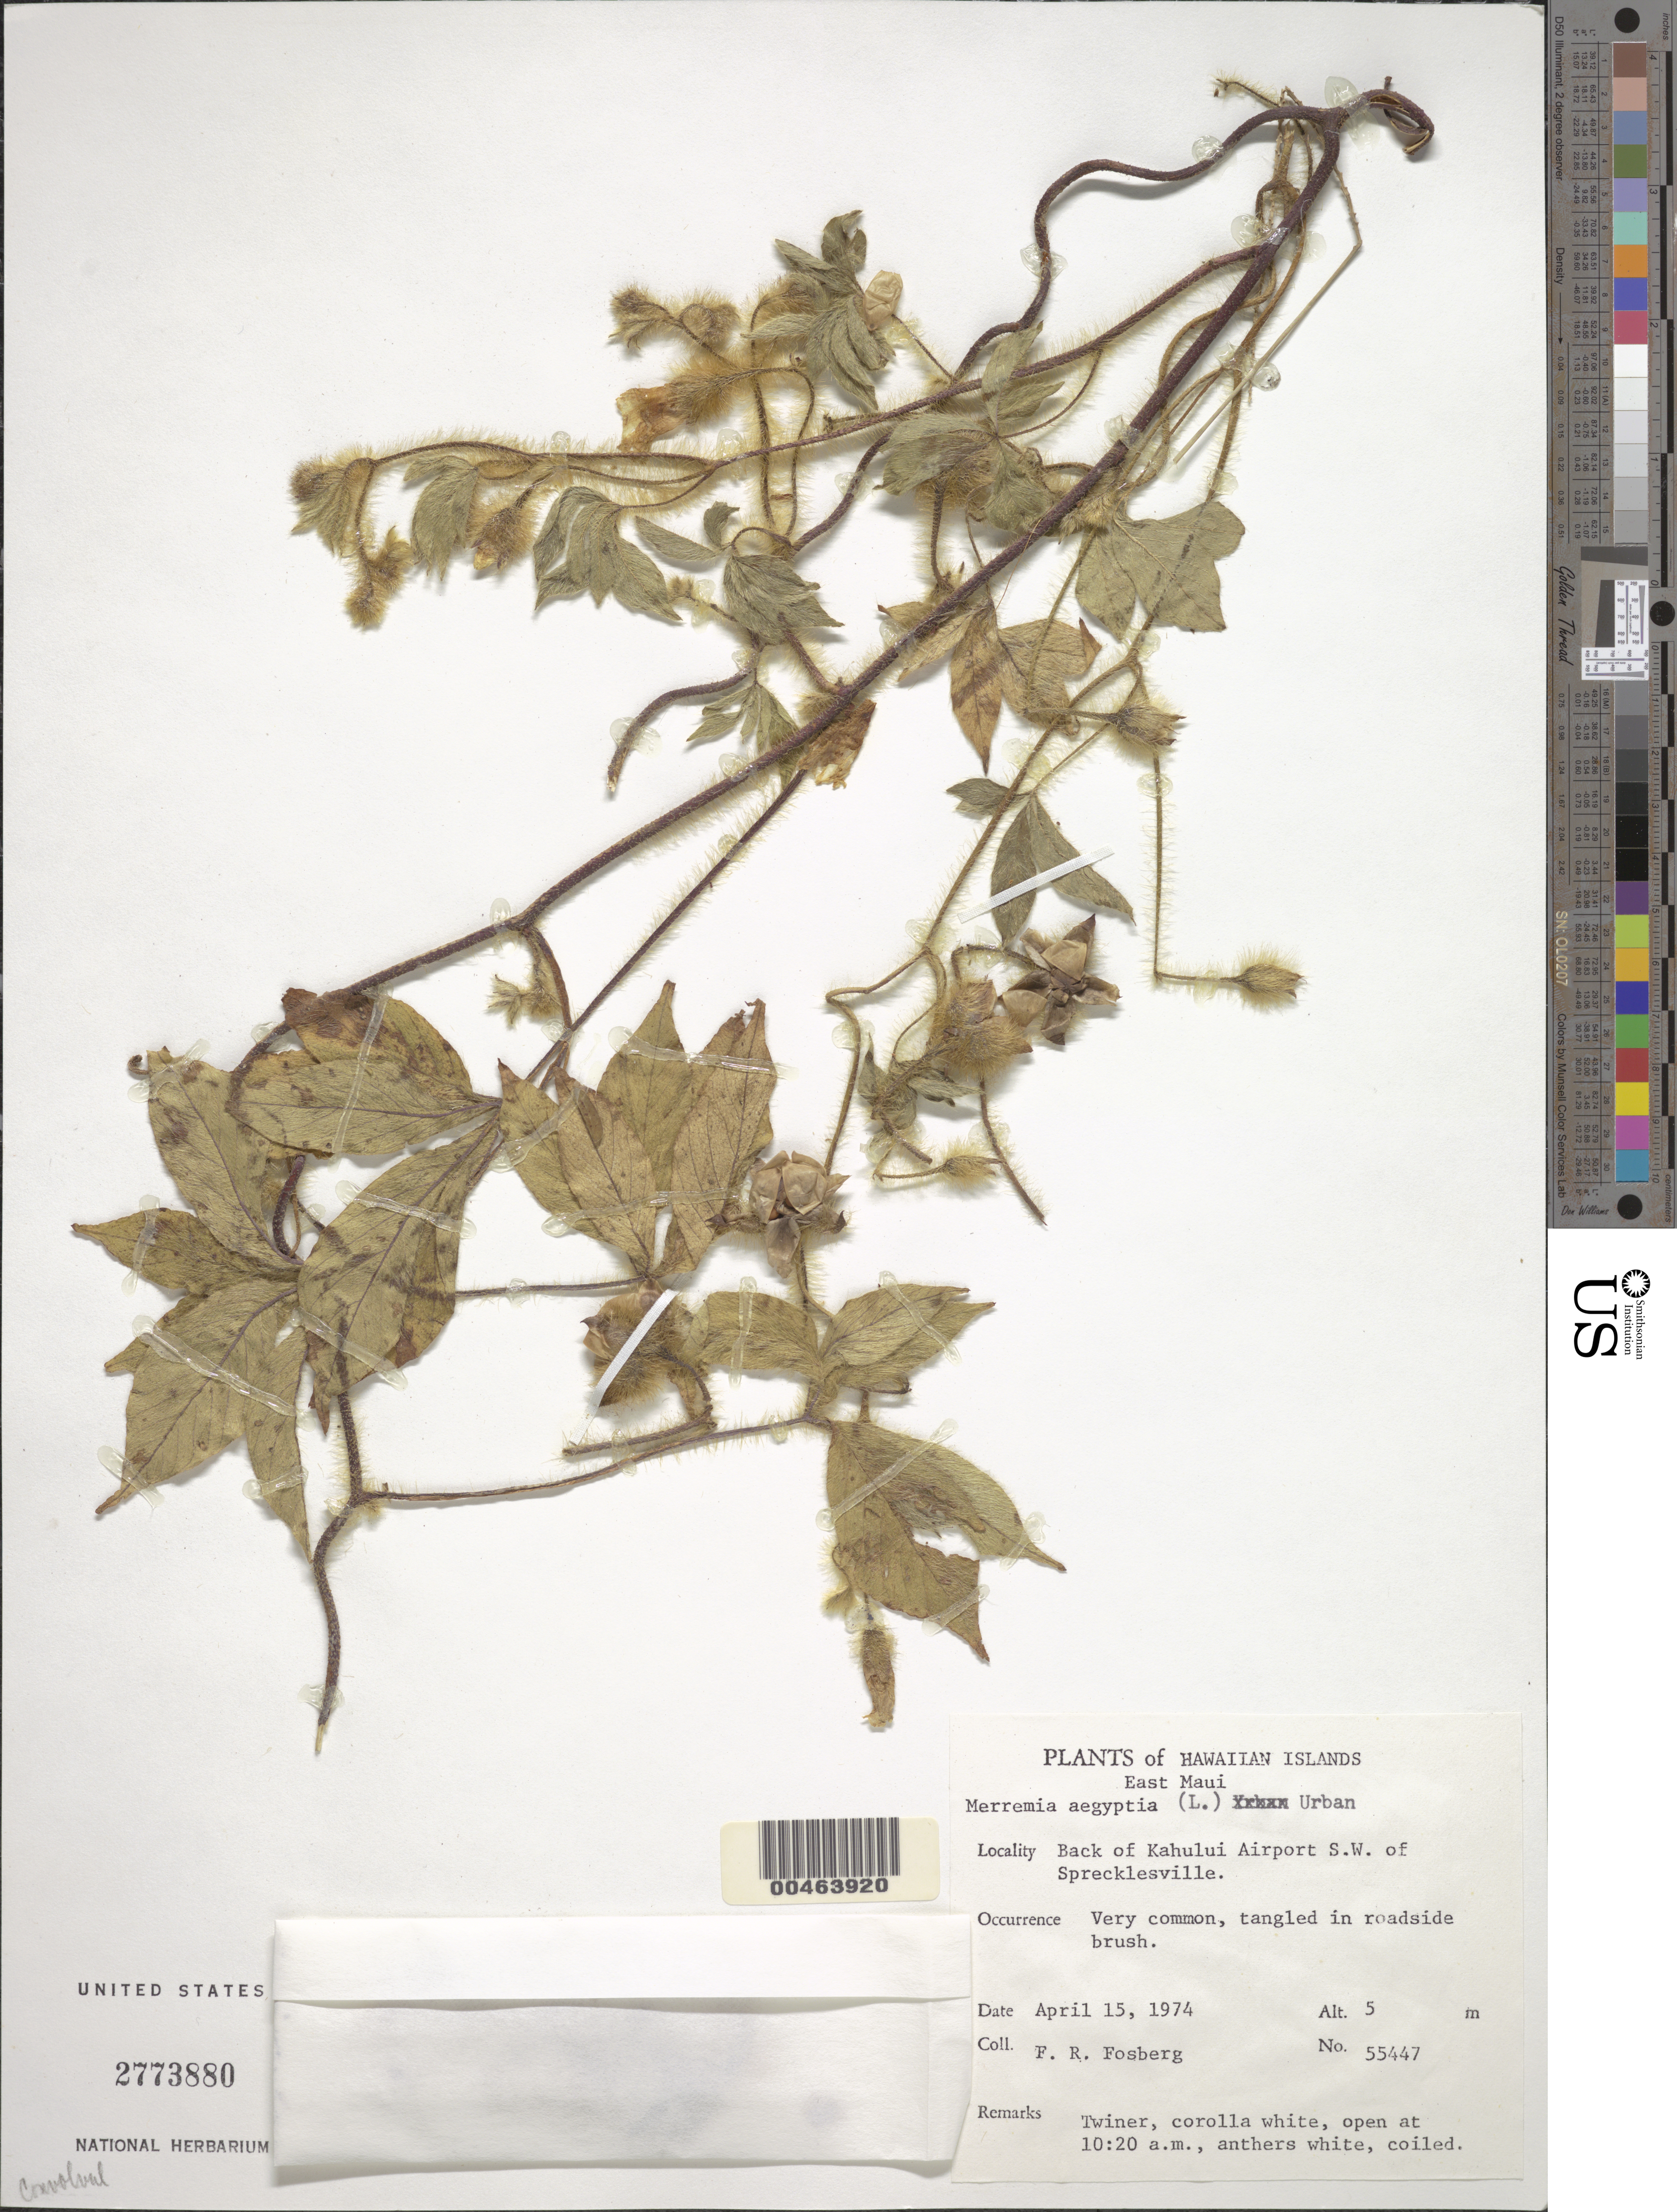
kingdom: Plantae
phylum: Tracheophyta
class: Magnoliopsida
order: Solanales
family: Convolvulaceae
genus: Distimake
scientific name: Distimake aegyptius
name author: (L.) A. R. Simões & Staples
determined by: Wagner, W. L., (BOT), Smithsonian Institution - National Museum of Natural History (UNITED STATES)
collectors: F. R. Fosberg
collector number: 55447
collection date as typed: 15 Apr 1974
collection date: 1974-04-15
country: United States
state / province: Hawaii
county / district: Maui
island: Maui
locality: Back of Kahului Airport S.W. of Sprecklesville. East Maui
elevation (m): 5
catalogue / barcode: US 2773880